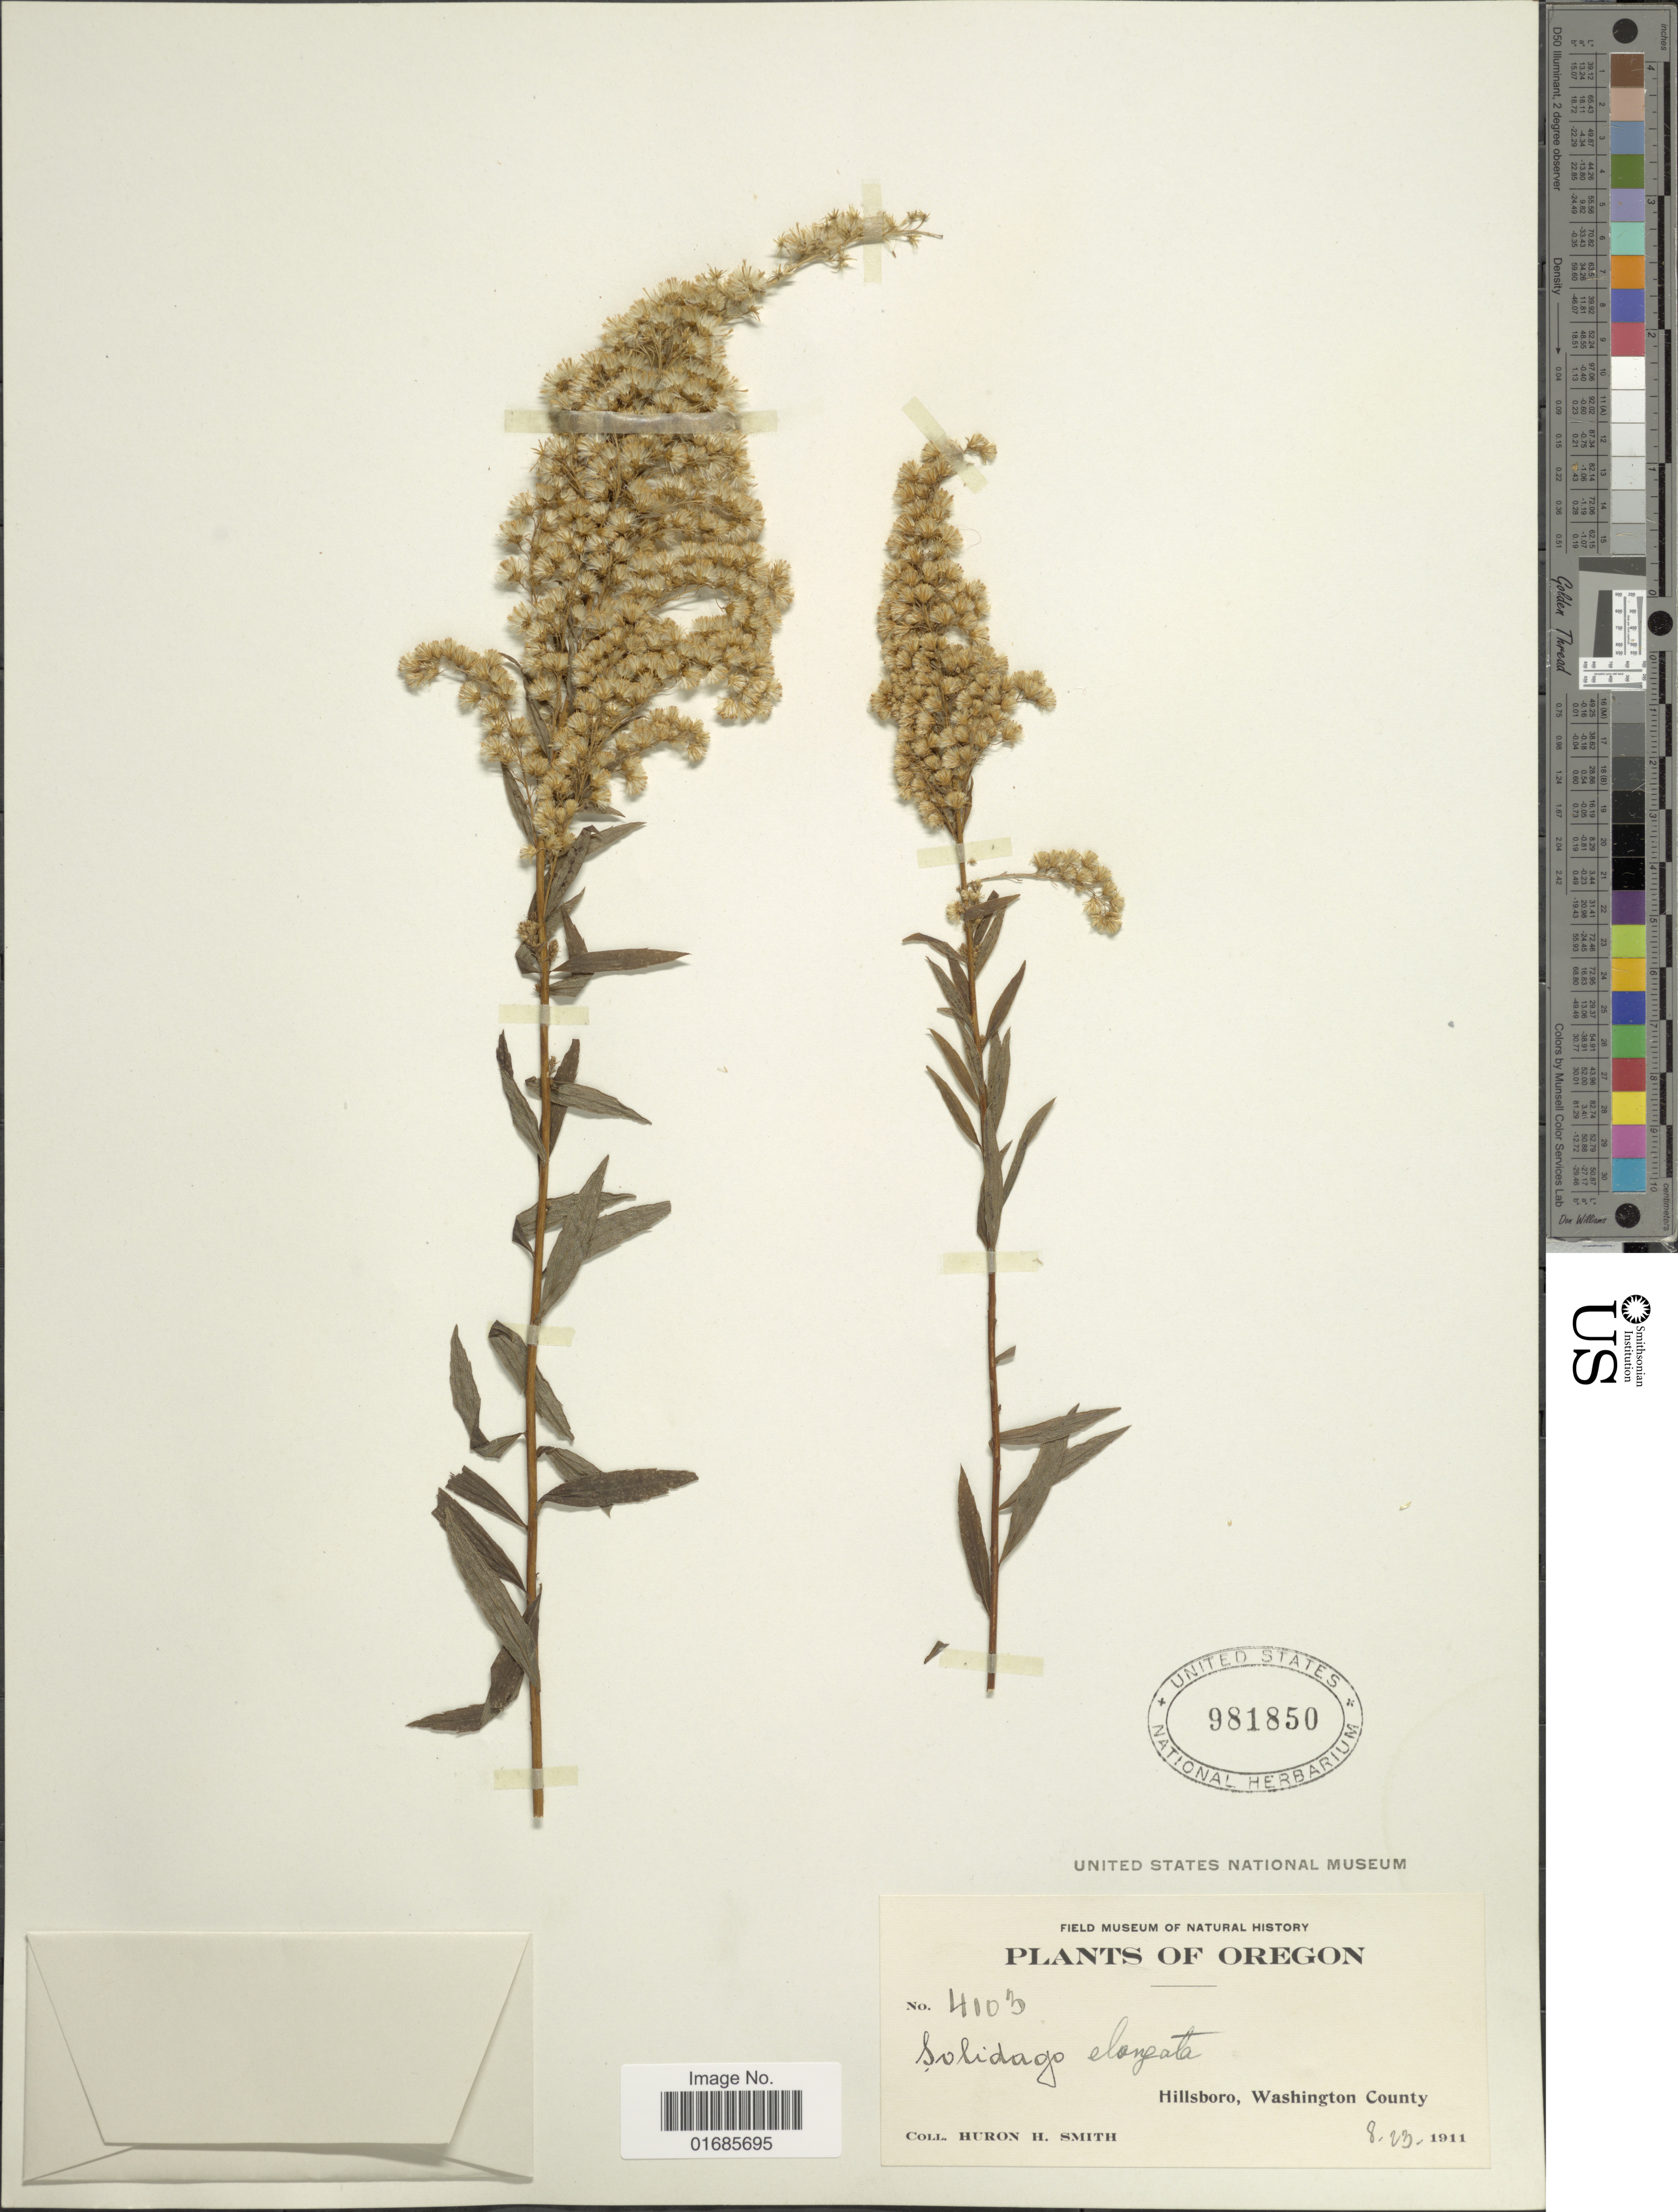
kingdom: Plantae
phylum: Tracheophyta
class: Magnoliopsida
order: Asterales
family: Asteraceae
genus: Solidago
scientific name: Solidago canadensis var. salebrosa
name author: (Piper) M.E. Jones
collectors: Huron H. Smith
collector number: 4103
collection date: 1911-08-23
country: United States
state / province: Oregon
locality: Hillsboro, Washington County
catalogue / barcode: US 981850